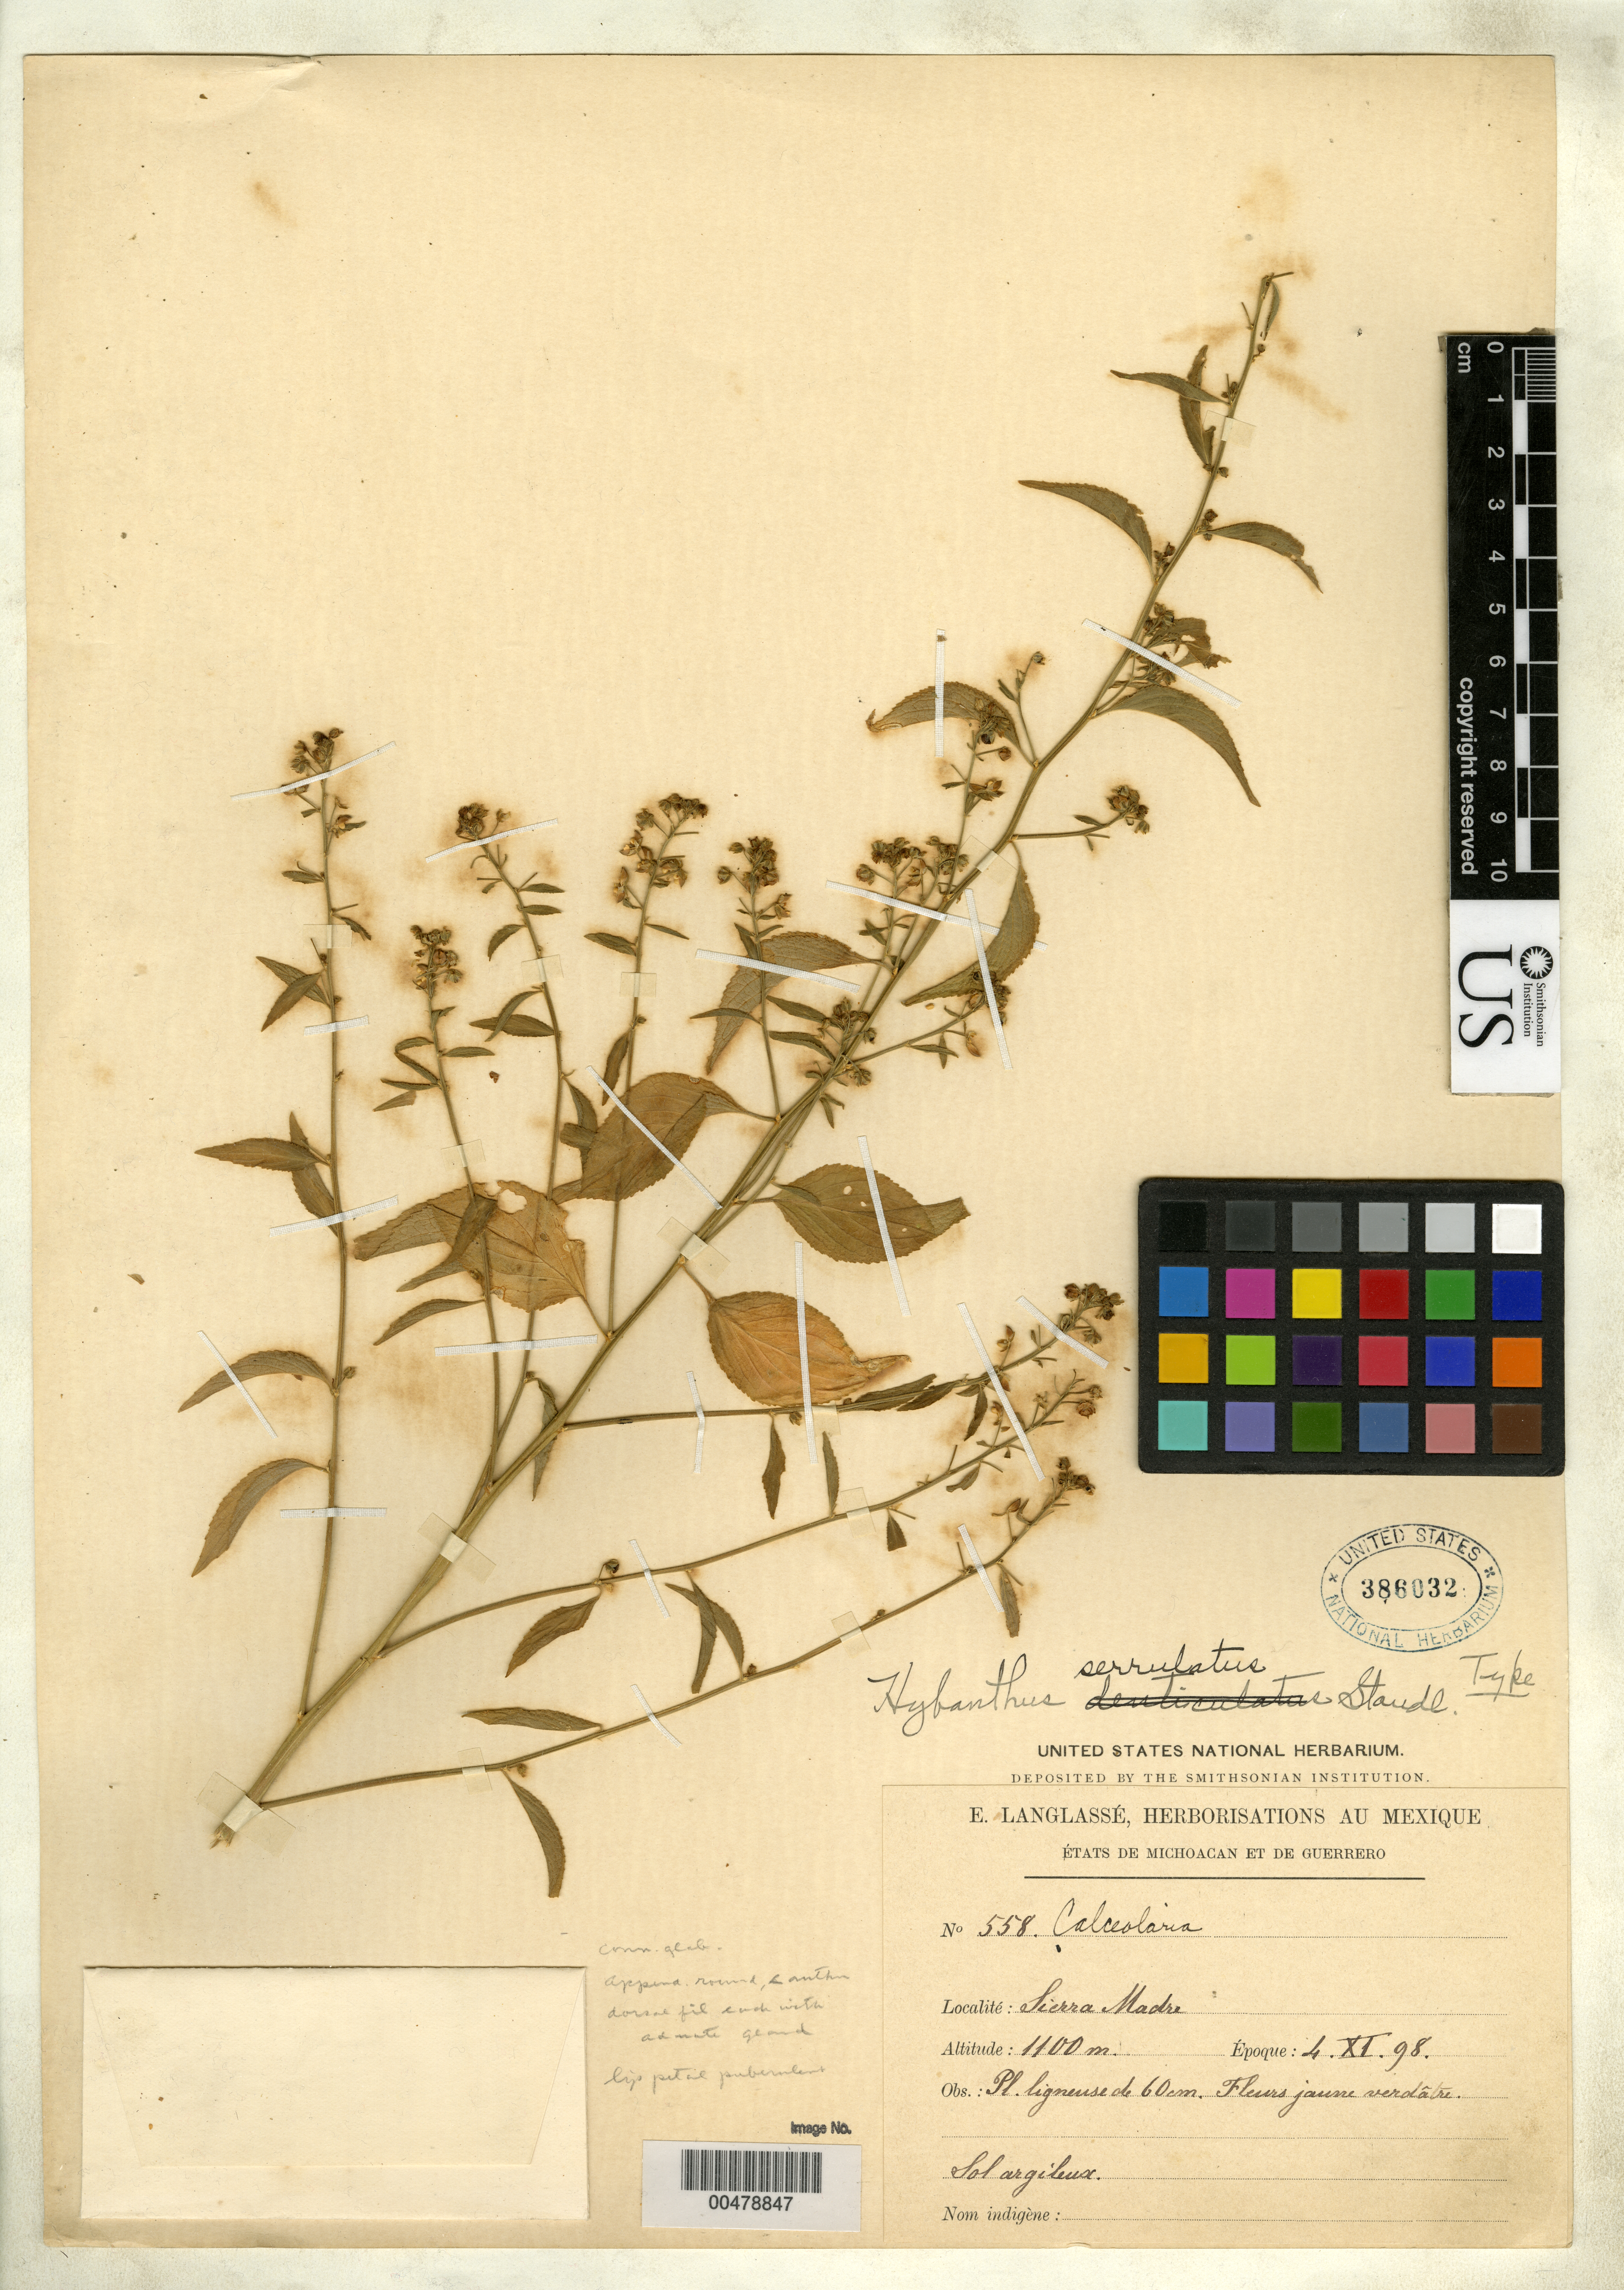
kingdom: Plantae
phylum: Tracheophyta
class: Magnoliopsida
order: Malpighiales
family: Violaceae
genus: Hybanthus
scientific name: Hybanthus serrulatus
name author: Standl.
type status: Holotype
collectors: E. Langlassé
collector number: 558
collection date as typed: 04 Nov 1898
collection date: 1898-11-04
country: Mexico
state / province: Guerrero / Michoacán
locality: Sierra Madre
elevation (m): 1100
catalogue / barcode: US 386032